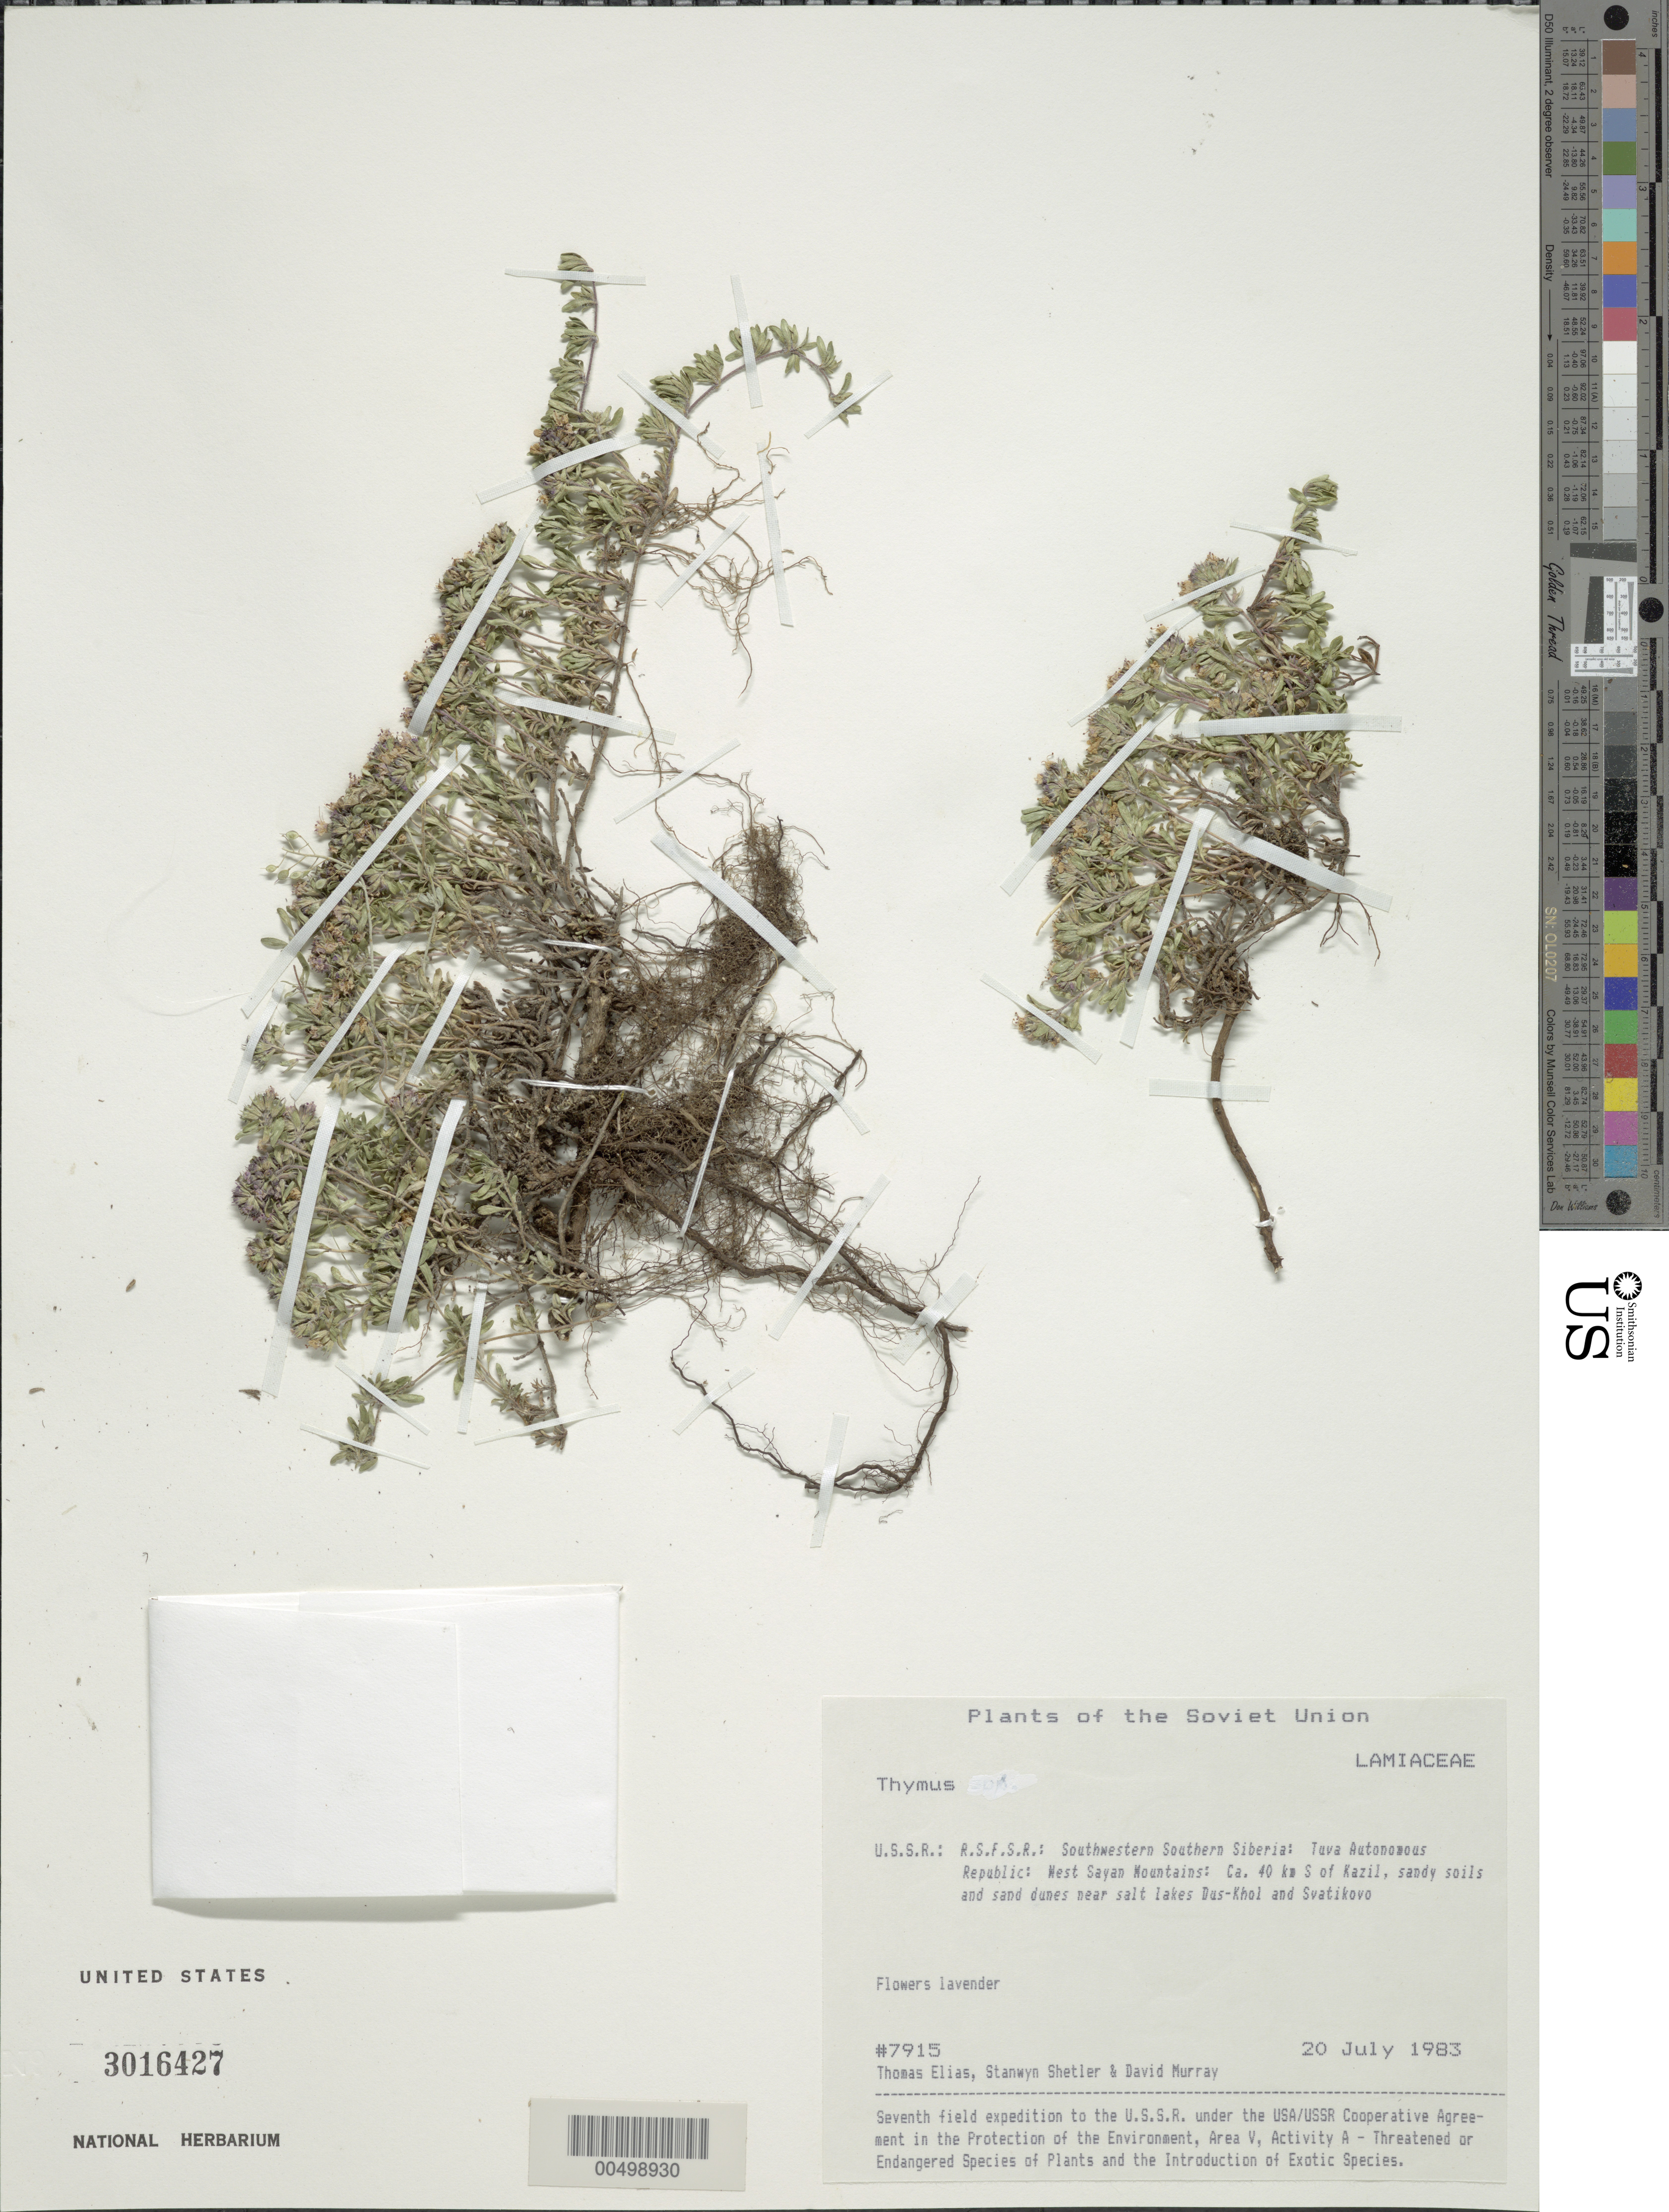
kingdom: Plantae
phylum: Tracheophyta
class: Magnoliopsida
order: Lamiales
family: Lamiaceae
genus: Thymus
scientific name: Thymus sp.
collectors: T. Elias, S. Shetler & D. F. Murray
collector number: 7915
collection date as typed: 20 Jul 1983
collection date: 1983-07-20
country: Russian Federation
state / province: Tuva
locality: West Sayan Mountains, ca. 40 km S of Kazil [Kyzyl], near salt lakes Dus-Khol and Svatikovo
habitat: sandy soils and sand dunes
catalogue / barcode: US 3016427